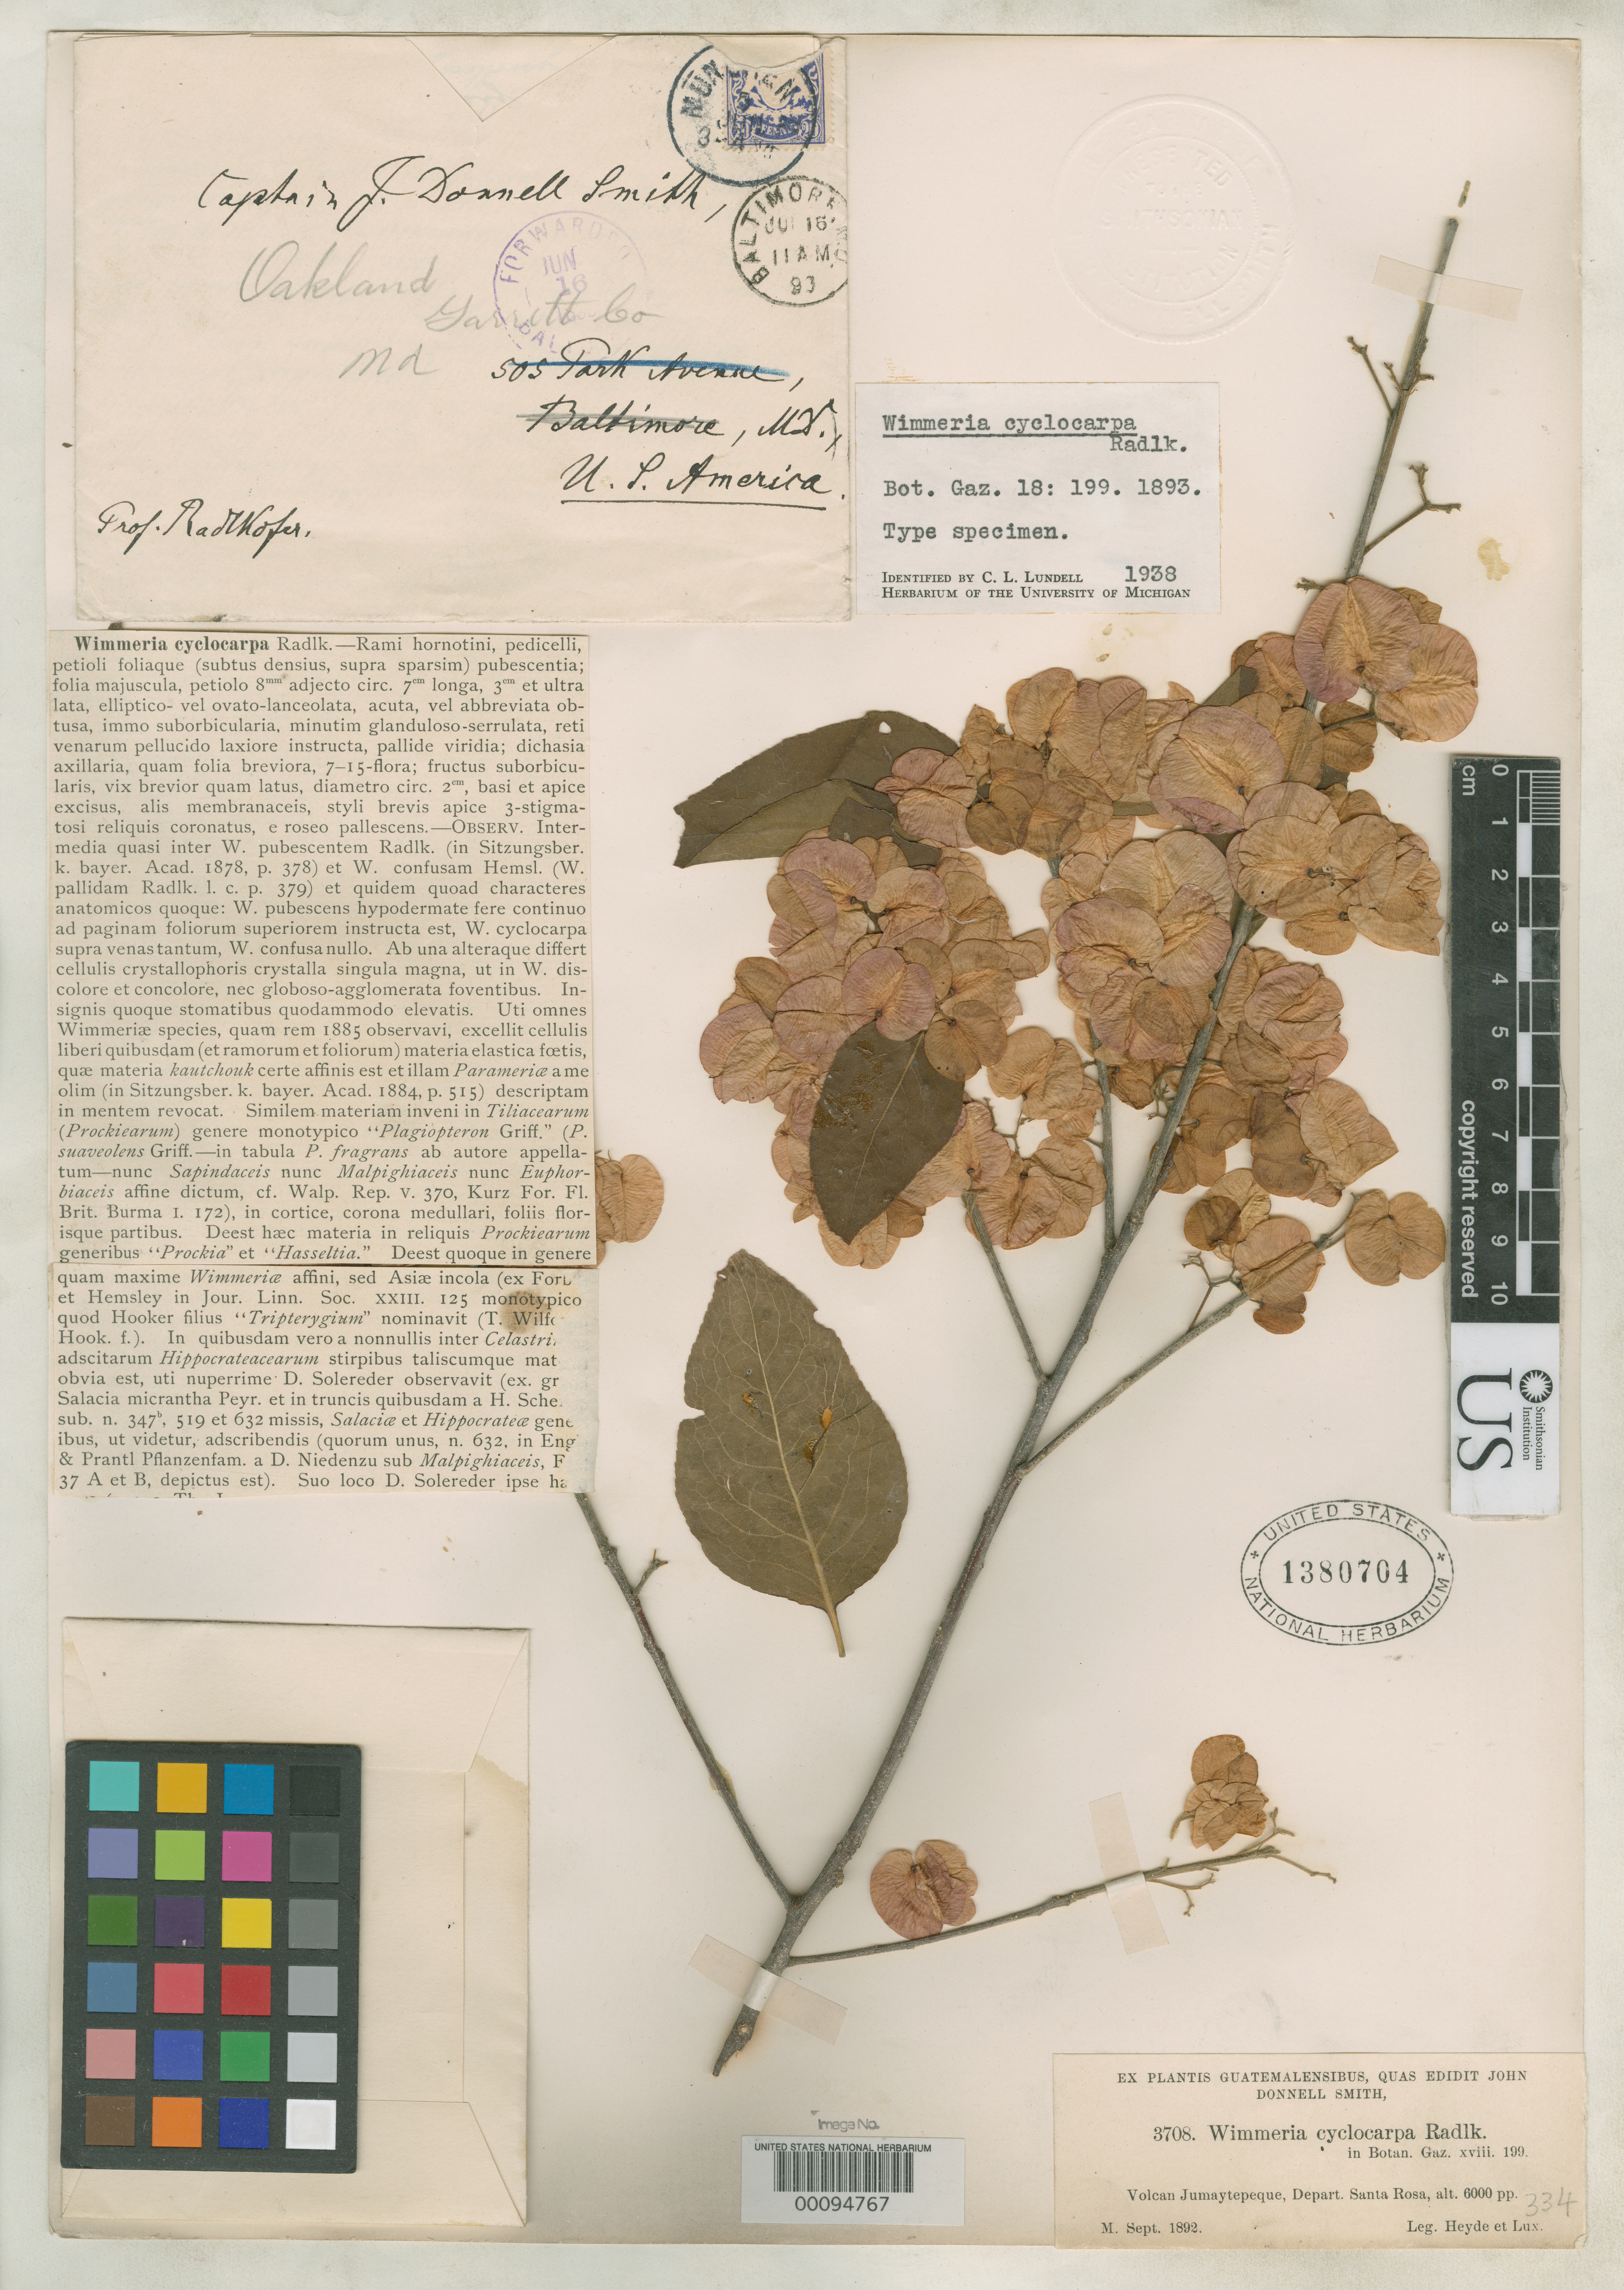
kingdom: Plantae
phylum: Tracheophyta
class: Magnoliopsida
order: Celastrales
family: Celastraceae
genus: Wimmeria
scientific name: Wimmeria cyclocarpa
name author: Radlk.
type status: Type Collection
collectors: E. T. Heyde & E. Lux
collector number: J.D.S. 3708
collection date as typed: Sep 1892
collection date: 1892-09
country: Guatemala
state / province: Santa Rosa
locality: Volcan Jumaytepeque.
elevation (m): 1829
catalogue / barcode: US 1380704